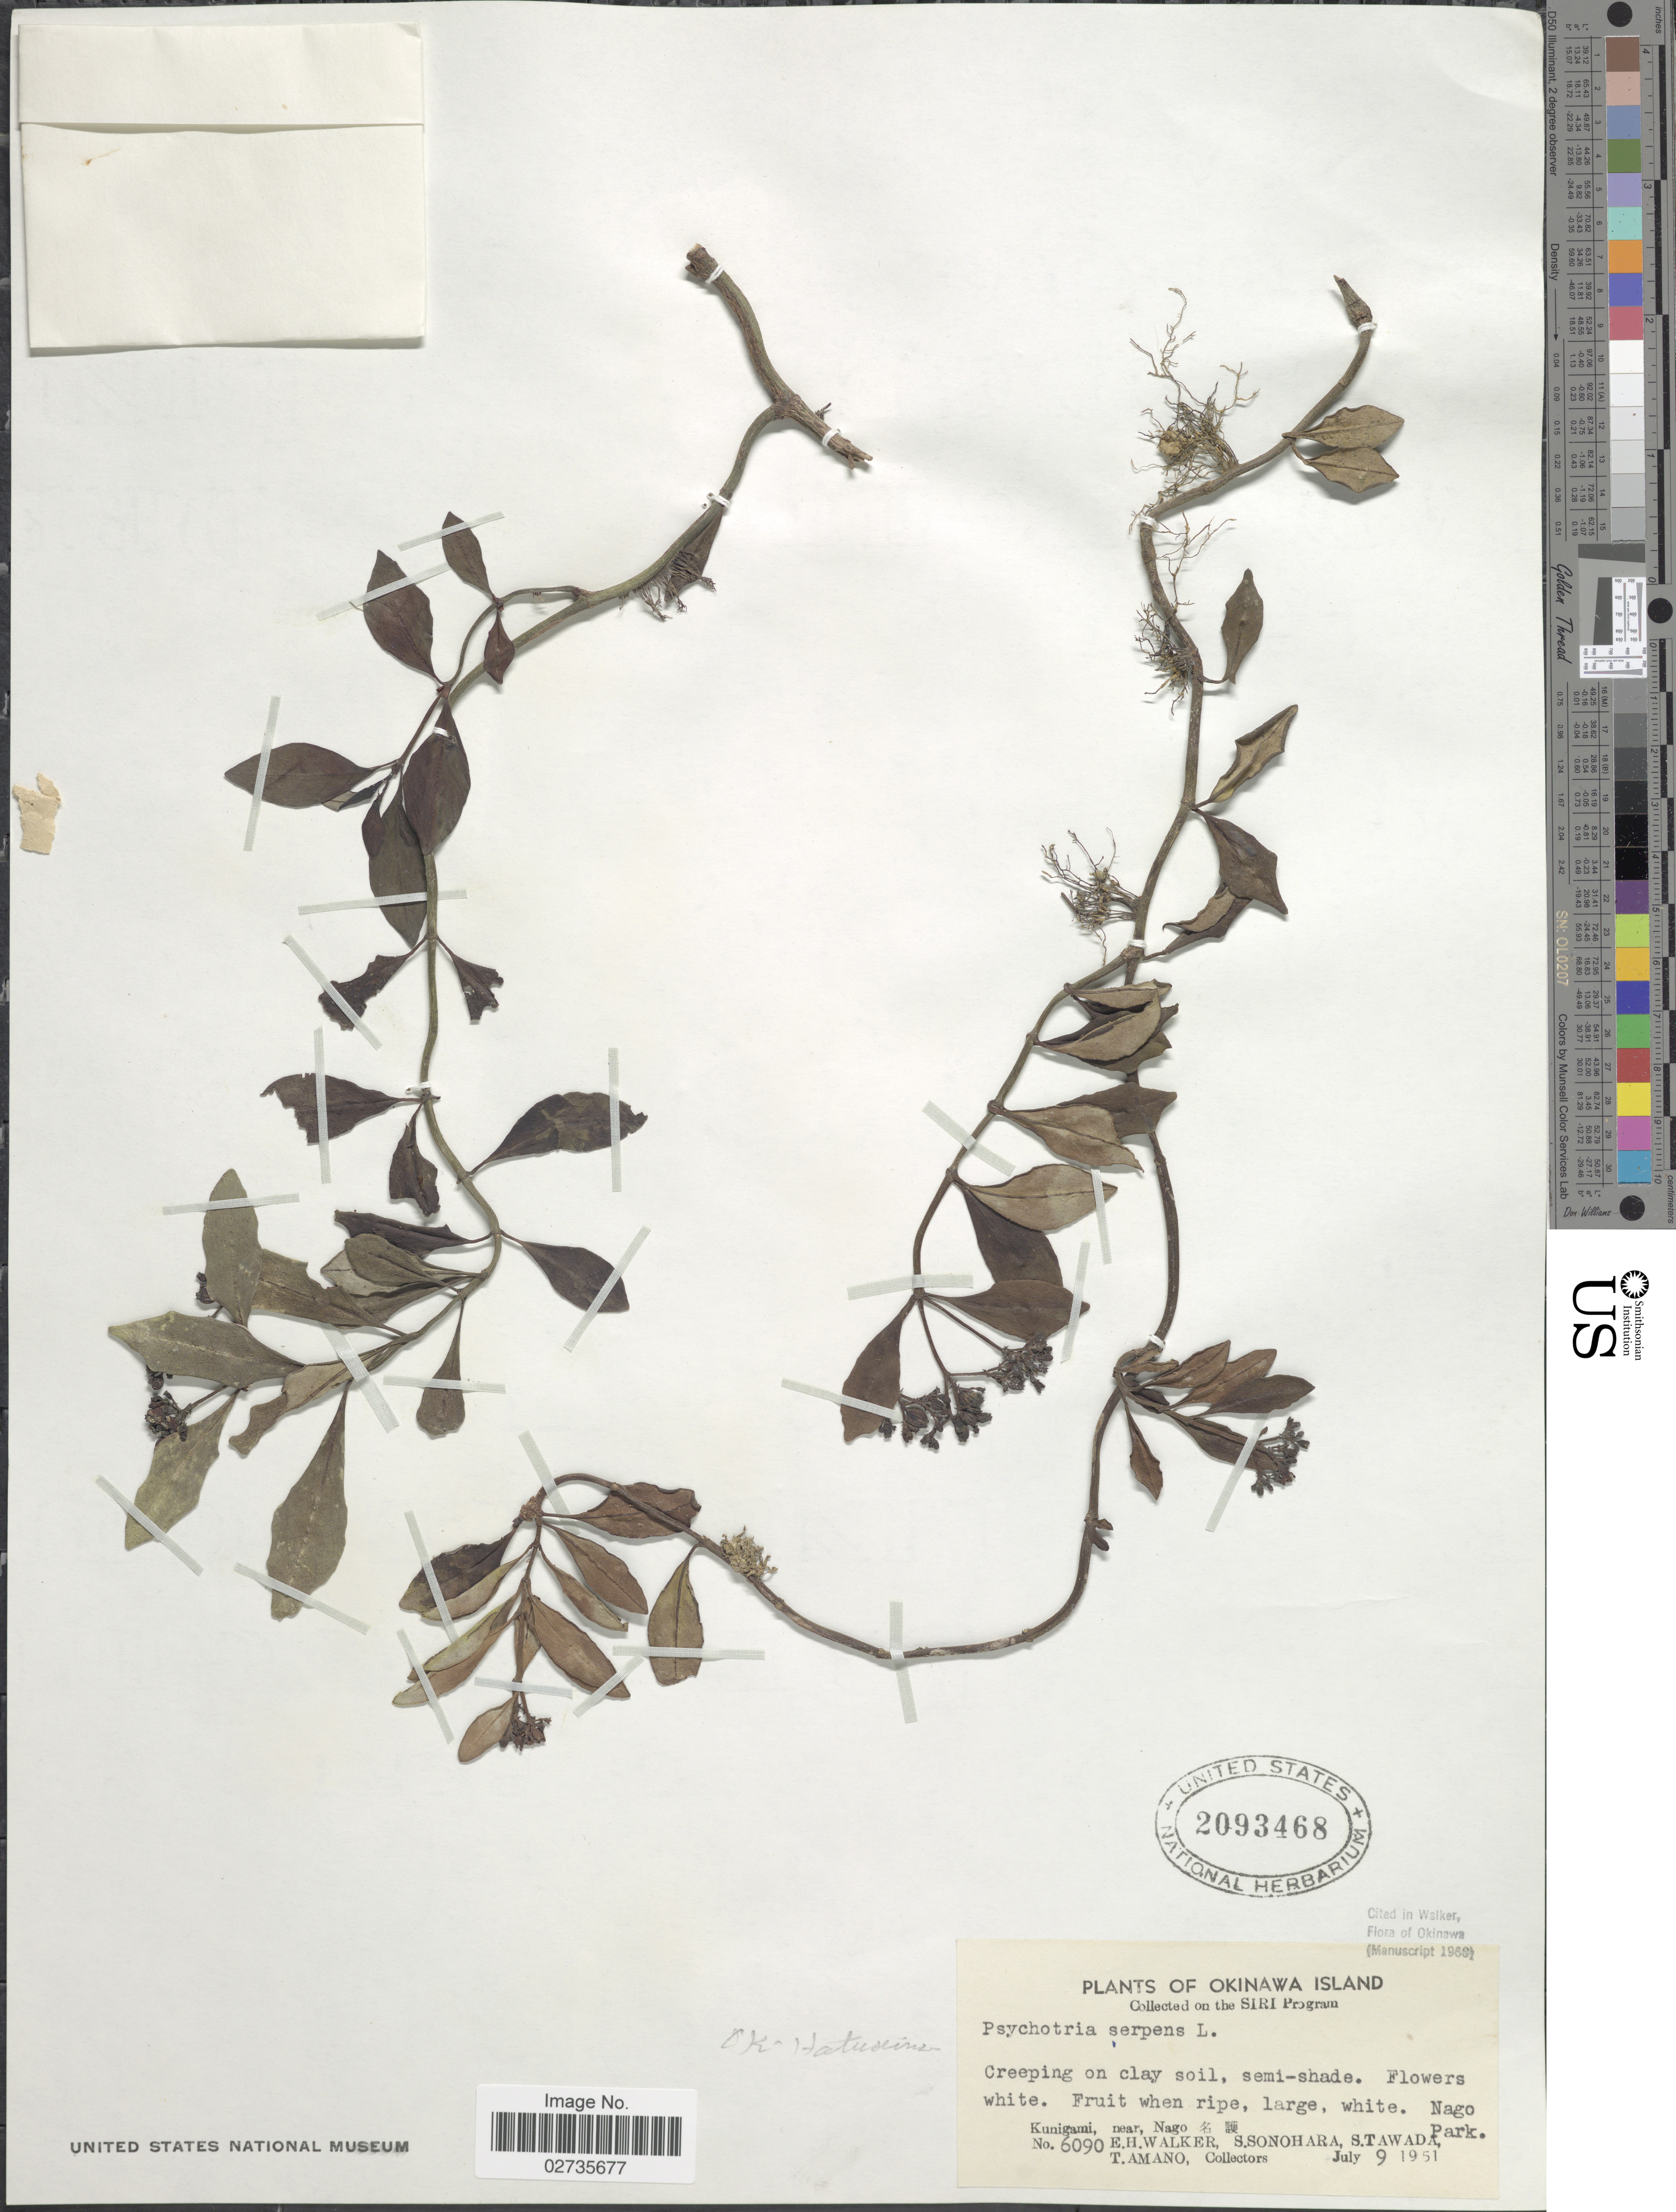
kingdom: Plantae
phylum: Tracheophyta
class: Magnoliopsida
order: Gentianales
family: Rubiaceae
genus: Psychotria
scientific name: Psychotria serpens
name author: L.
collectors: E. H. Walker, S. Sonohara, S. Tawada & T. Amano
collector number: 6090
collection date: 1951-07-09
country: Japan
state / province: Okinawa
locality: Okinawa Island, Nago Park, Kunigami, near Nago.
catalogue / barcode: US 2093468